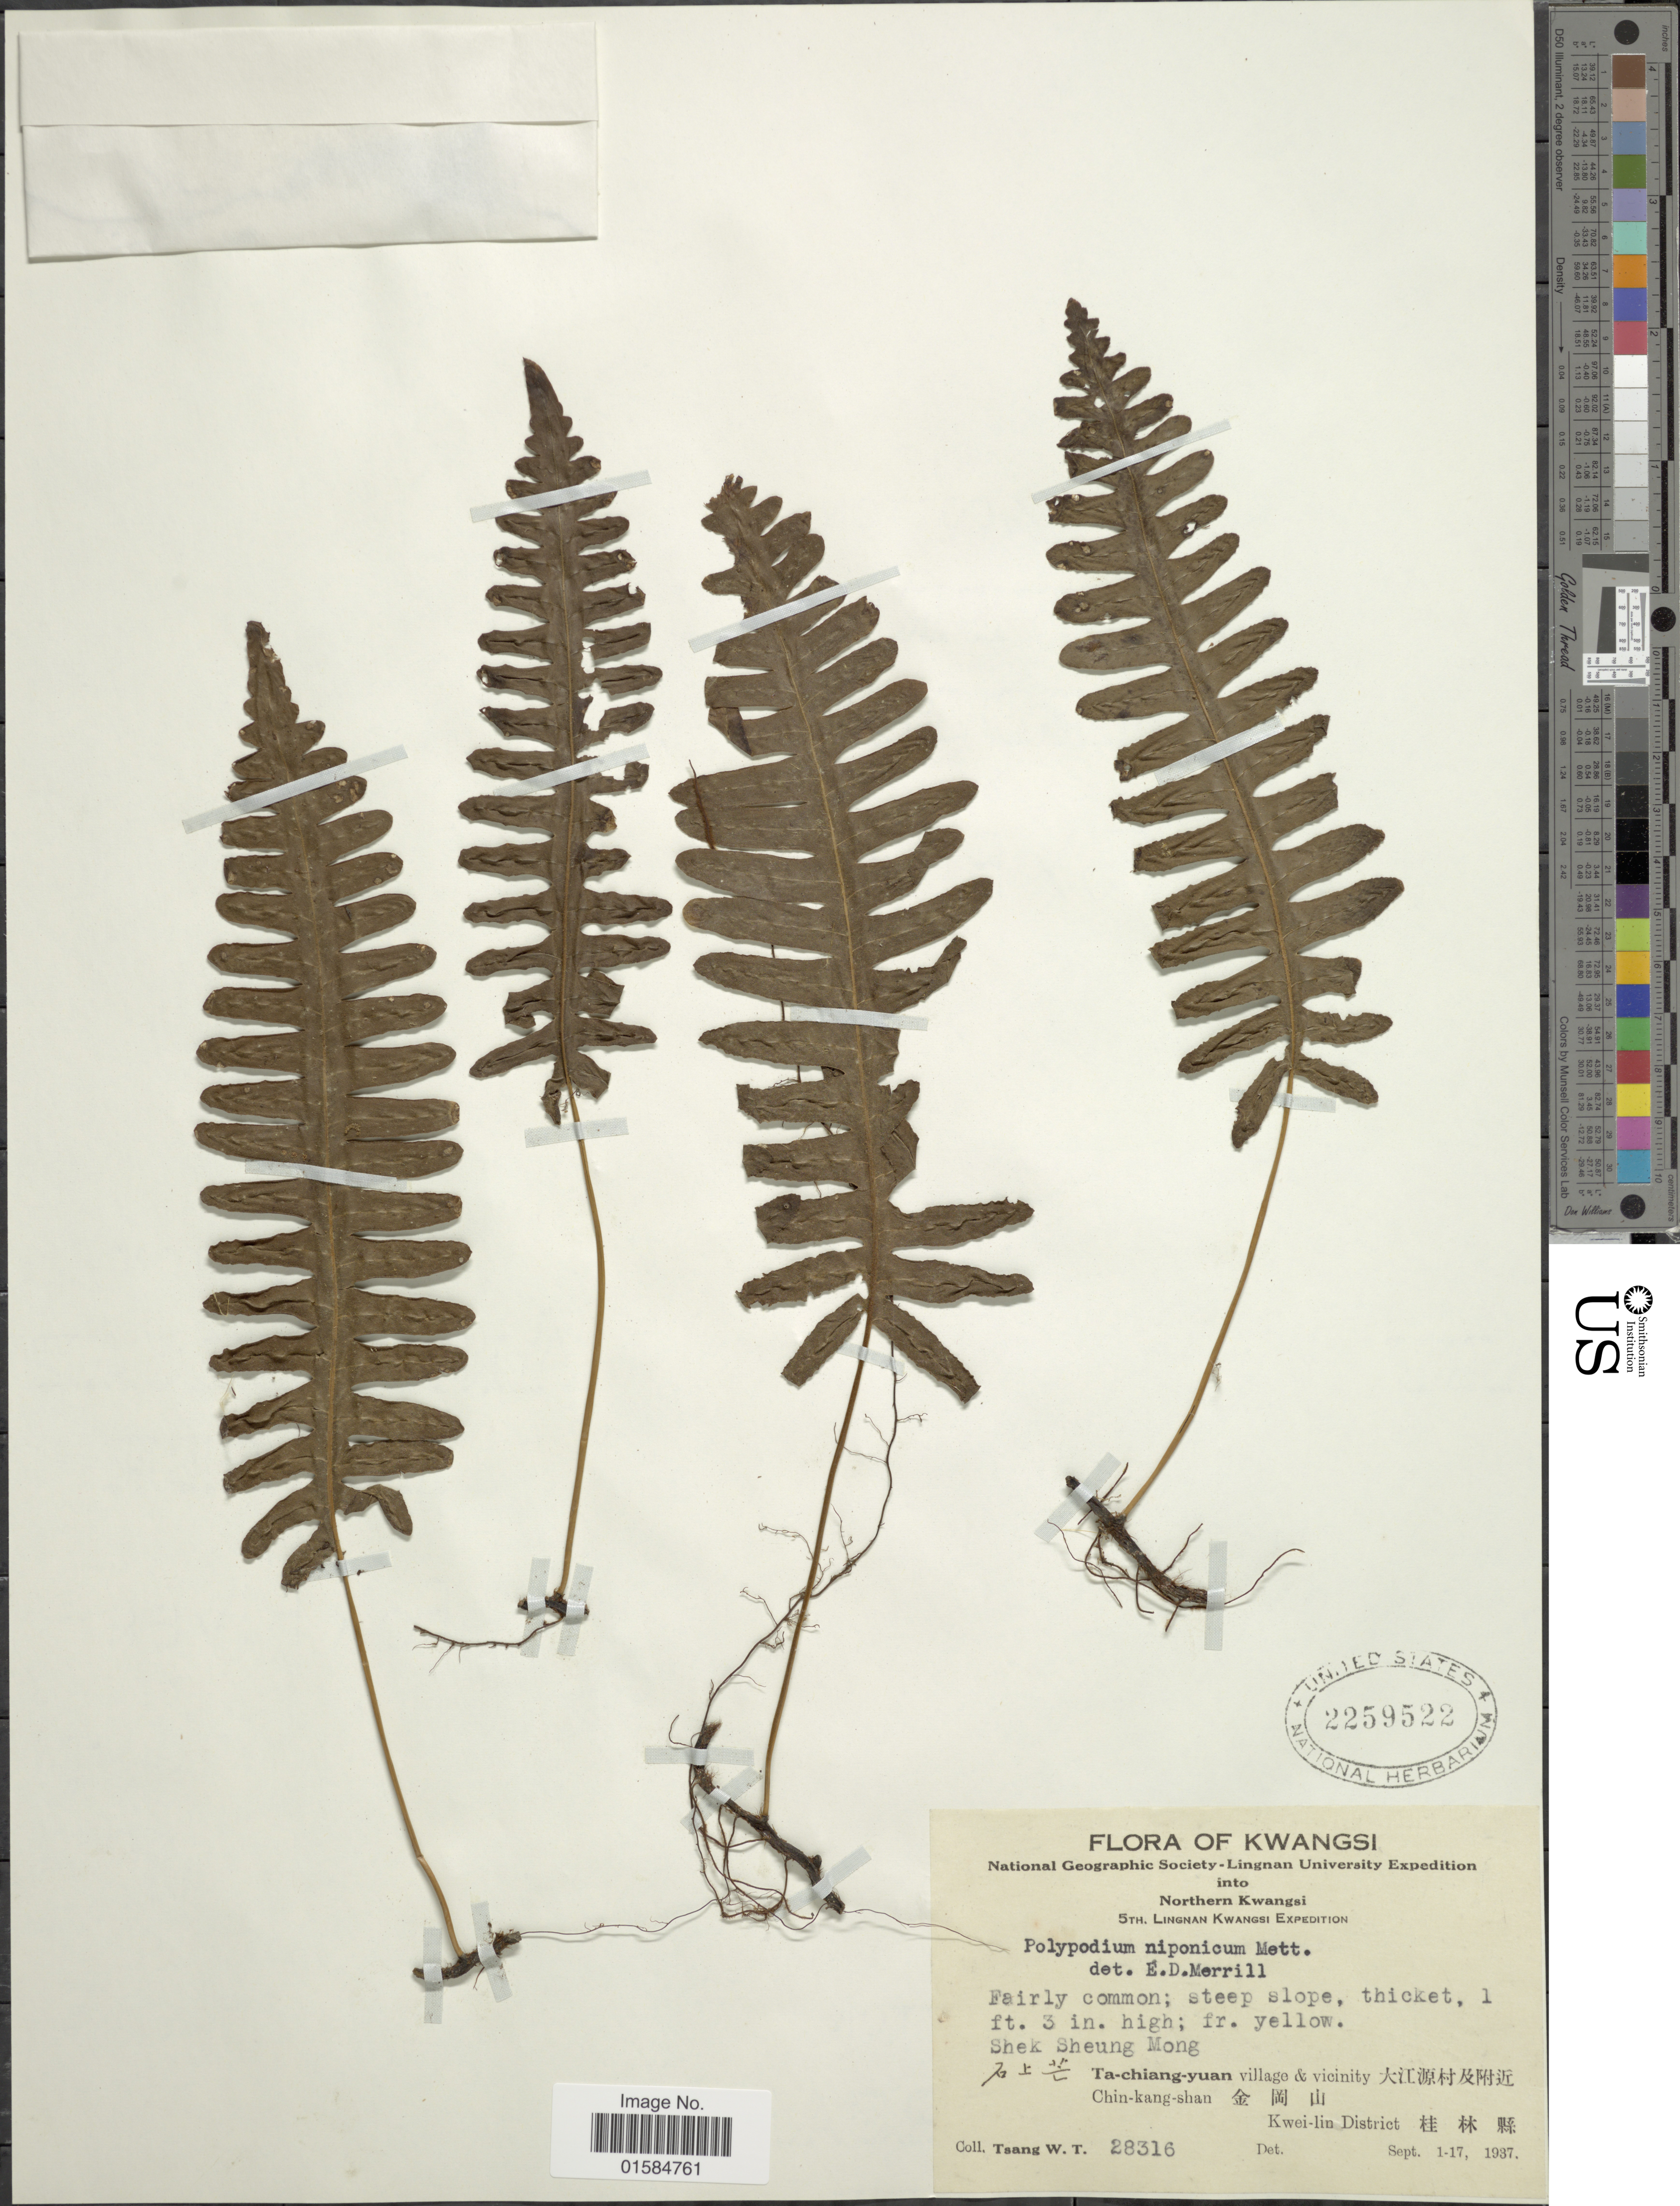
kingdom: Plantae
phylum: Tracheophyta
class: Polypodiopsida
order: Polypodiales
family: Polypodiaceae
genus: Goniophlebium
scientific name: Goniophlebium niponicum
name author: (Mett.) Bedd.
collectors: W. T. Tsang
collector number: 28316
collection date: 1937-09-01/1937-09-17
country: China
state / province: Guangxi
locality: Northern Kwangsi, Shek Sheung Mong, Ta-chiang-yuan village & vicinity, Chin-kang-shan, Kwei-lin District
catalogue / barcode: US 2259522